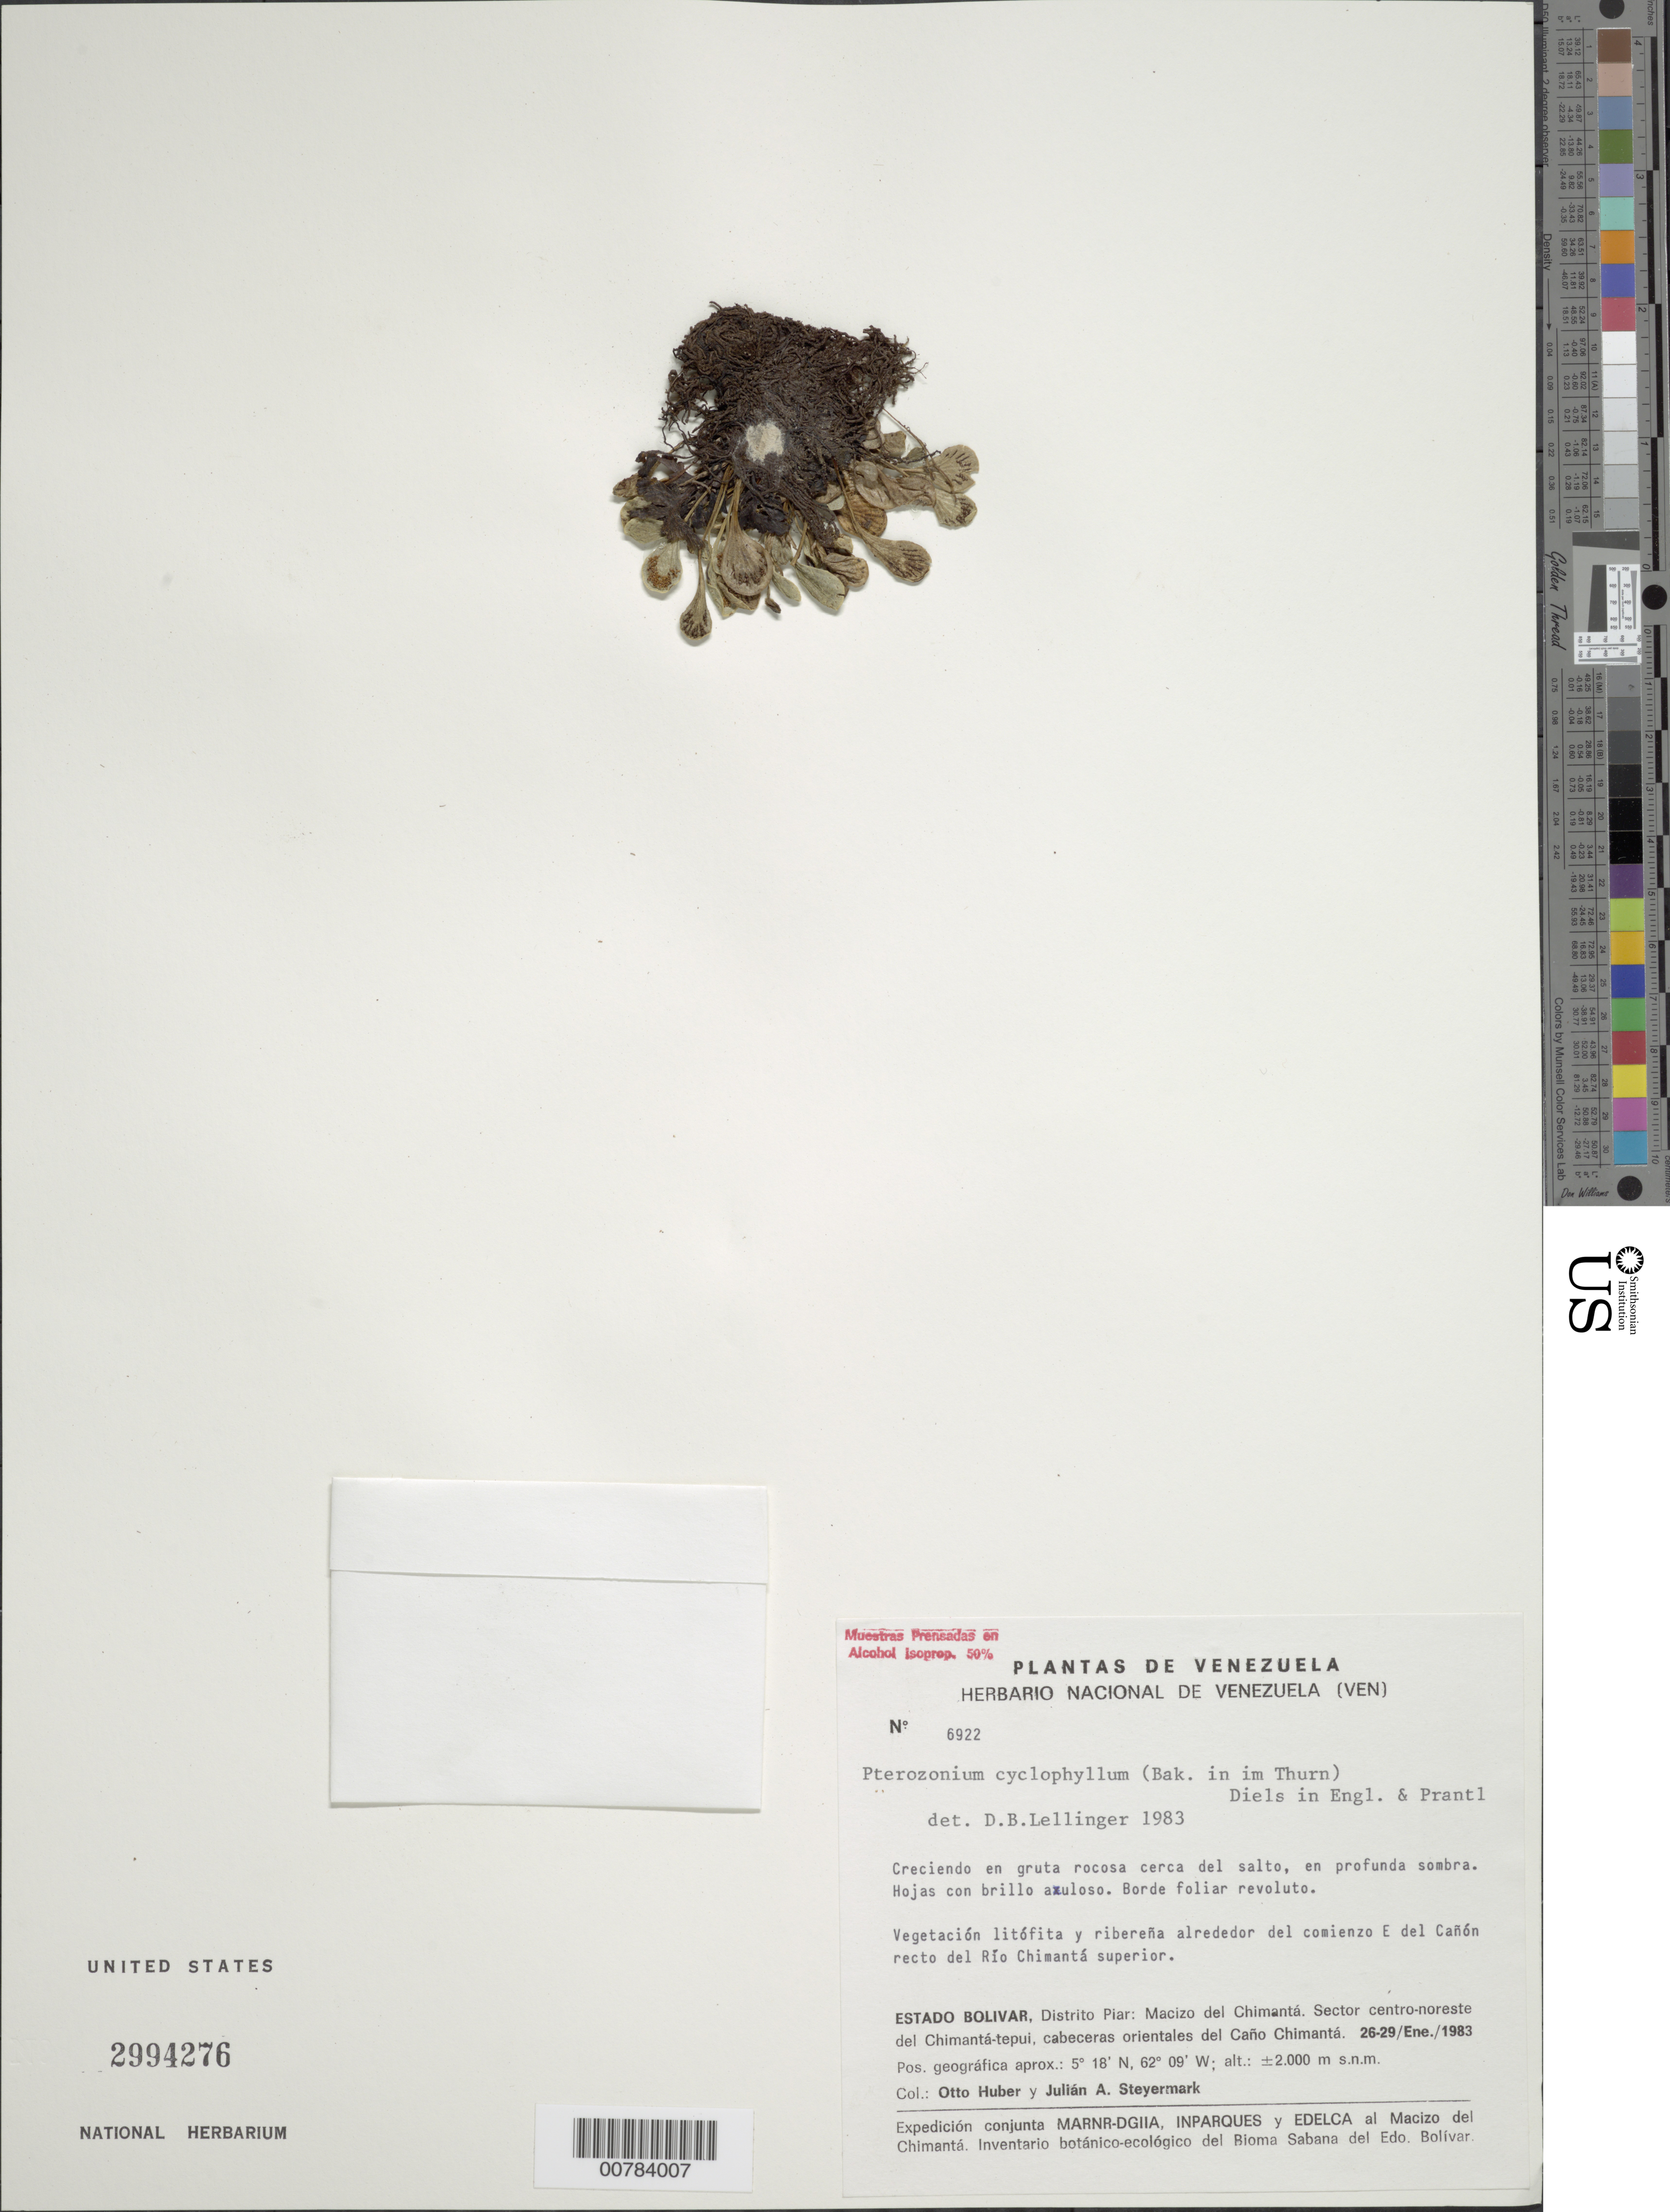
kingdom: Plantae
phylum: Tracheophyta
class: Polypodiopsida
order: Polypodiales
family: Pteridaceae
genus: Pterozonium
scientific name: Pterozonium cyclophyllum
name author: (Baker) Diels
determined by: Lellinger, David B., (BOT), Smithsonian Institution - National Museum of Natural History (UNITED STATES)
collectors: O. Huber & J. Steyermark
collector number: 6922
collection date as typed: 26-Jan-83 to 29-Jan-83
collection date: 1983-01-26/1983-01-29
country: Venezuela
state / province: Bolívar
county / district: Piar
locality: Macizo del Chimantá, sector centro NE del Chimantá-tepuí, cabeceras orientales del Caño Chimantá.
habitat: Creciendo en gruta rocosa cerca del salto, en profunda sombra. Hojas con brillo axuloso. Borede foliar revoluto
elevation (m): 2000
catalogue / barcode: US 2994276